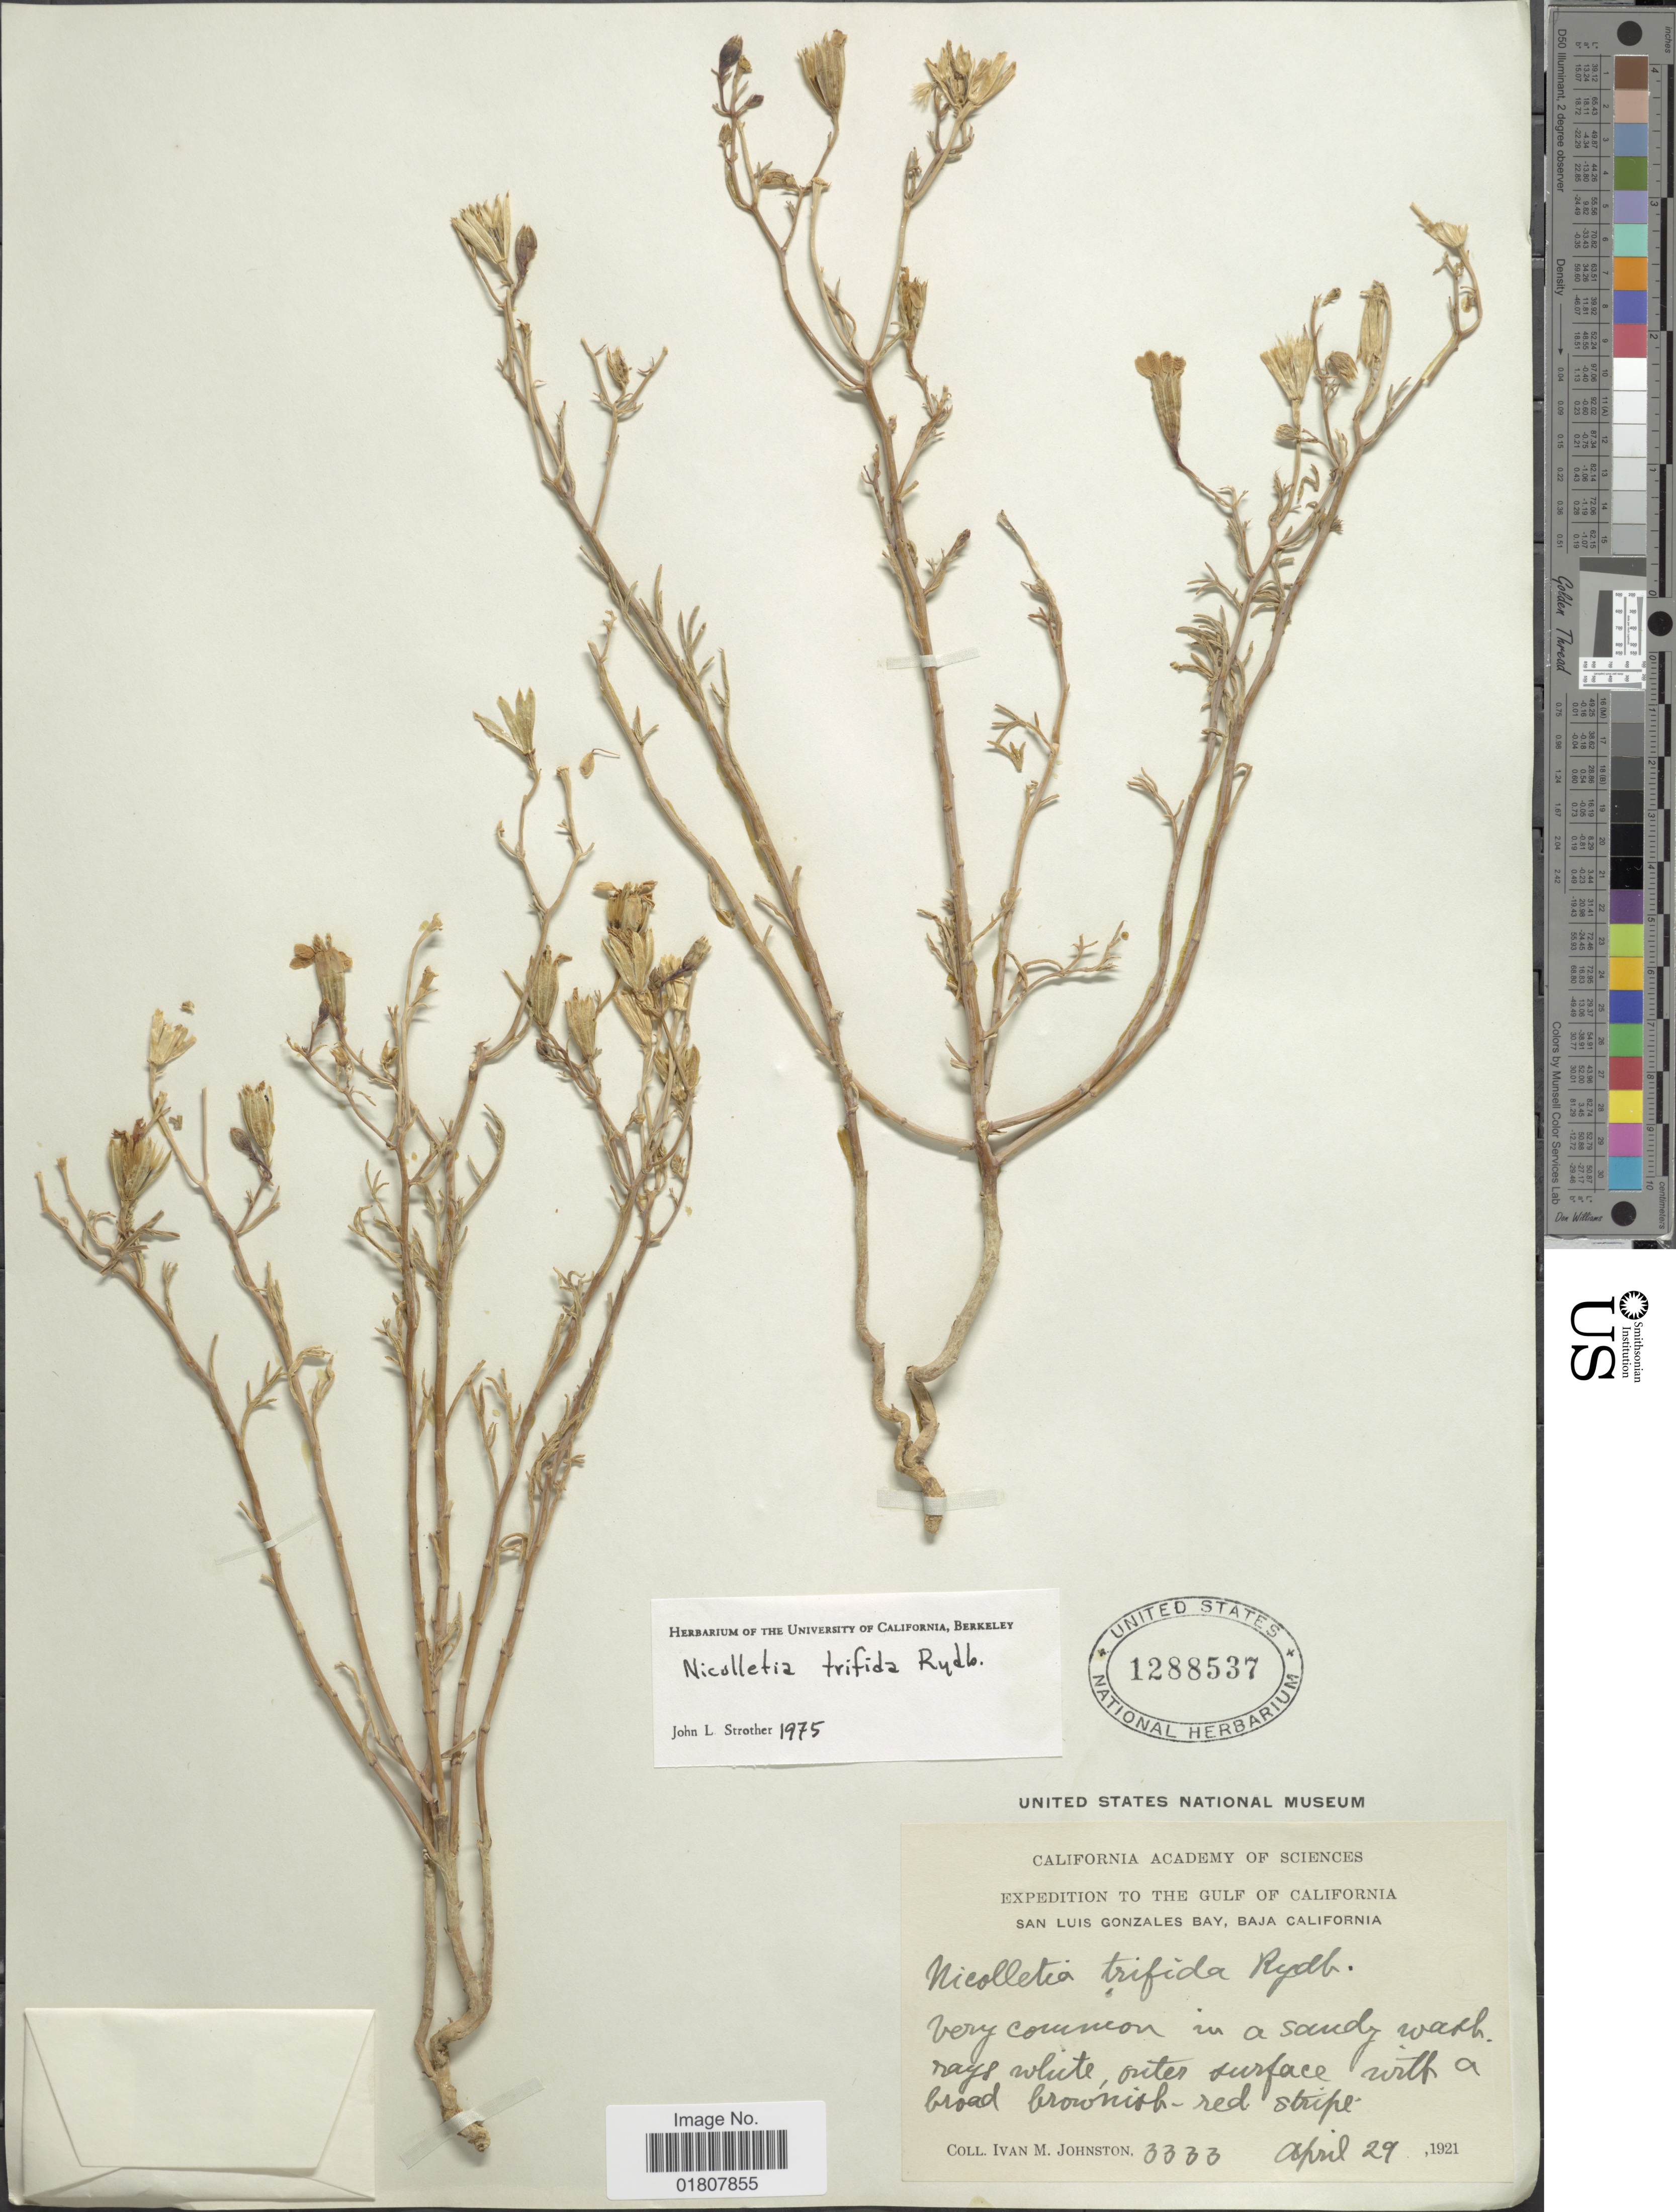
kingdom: Plantae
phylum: Tracheophyta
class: Magnoliopsida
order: Asterales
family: Asteraceae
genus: Nicolletia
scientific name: Nicolletia trifida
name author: Rydb.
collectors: I.M. Johnston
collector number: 3333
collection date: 1921-04-29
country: Mexico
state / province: Baja California Sur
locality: Gulf of California, San Luis Gonzales Bay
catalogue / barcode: US 1288537